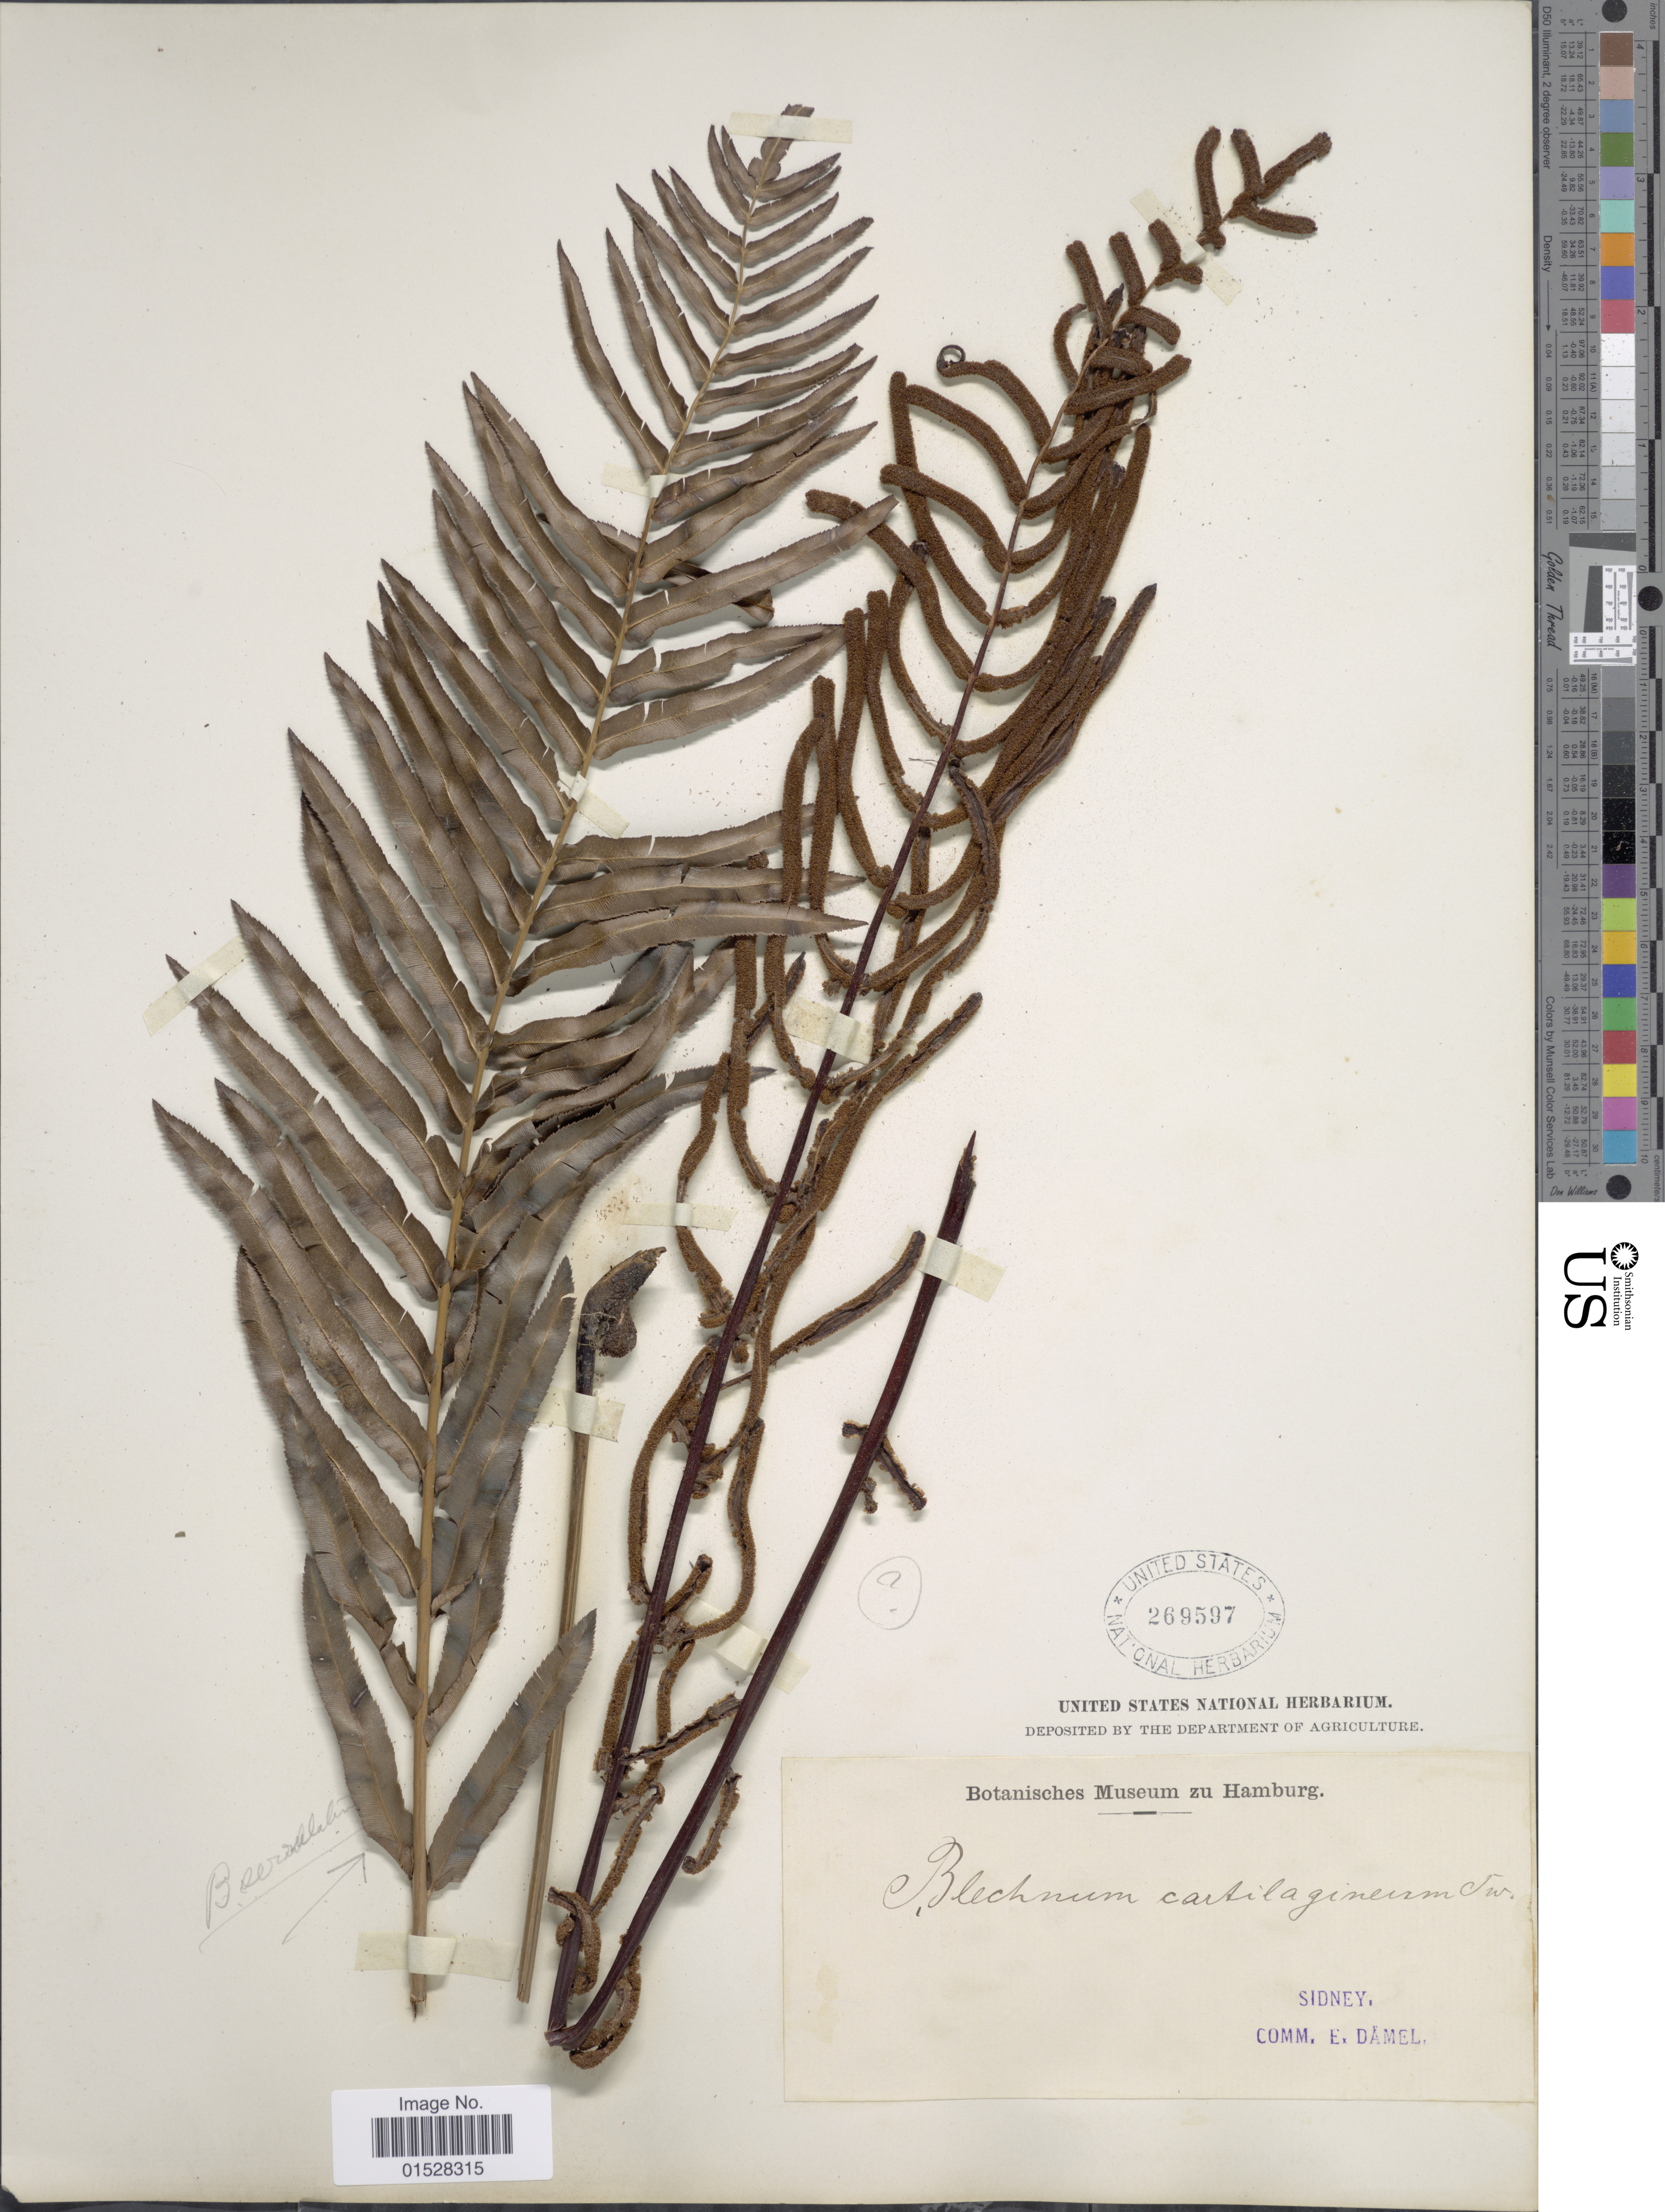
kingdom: Plantae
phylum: Tracheophyta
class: Polypodiopsida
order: Polypodiales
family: Blechnaceae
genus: Blechnum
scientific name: Blechnum cartilagineum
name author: Sw.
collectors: Sidney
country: Australia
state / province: New South Wales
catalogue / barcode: US 269597